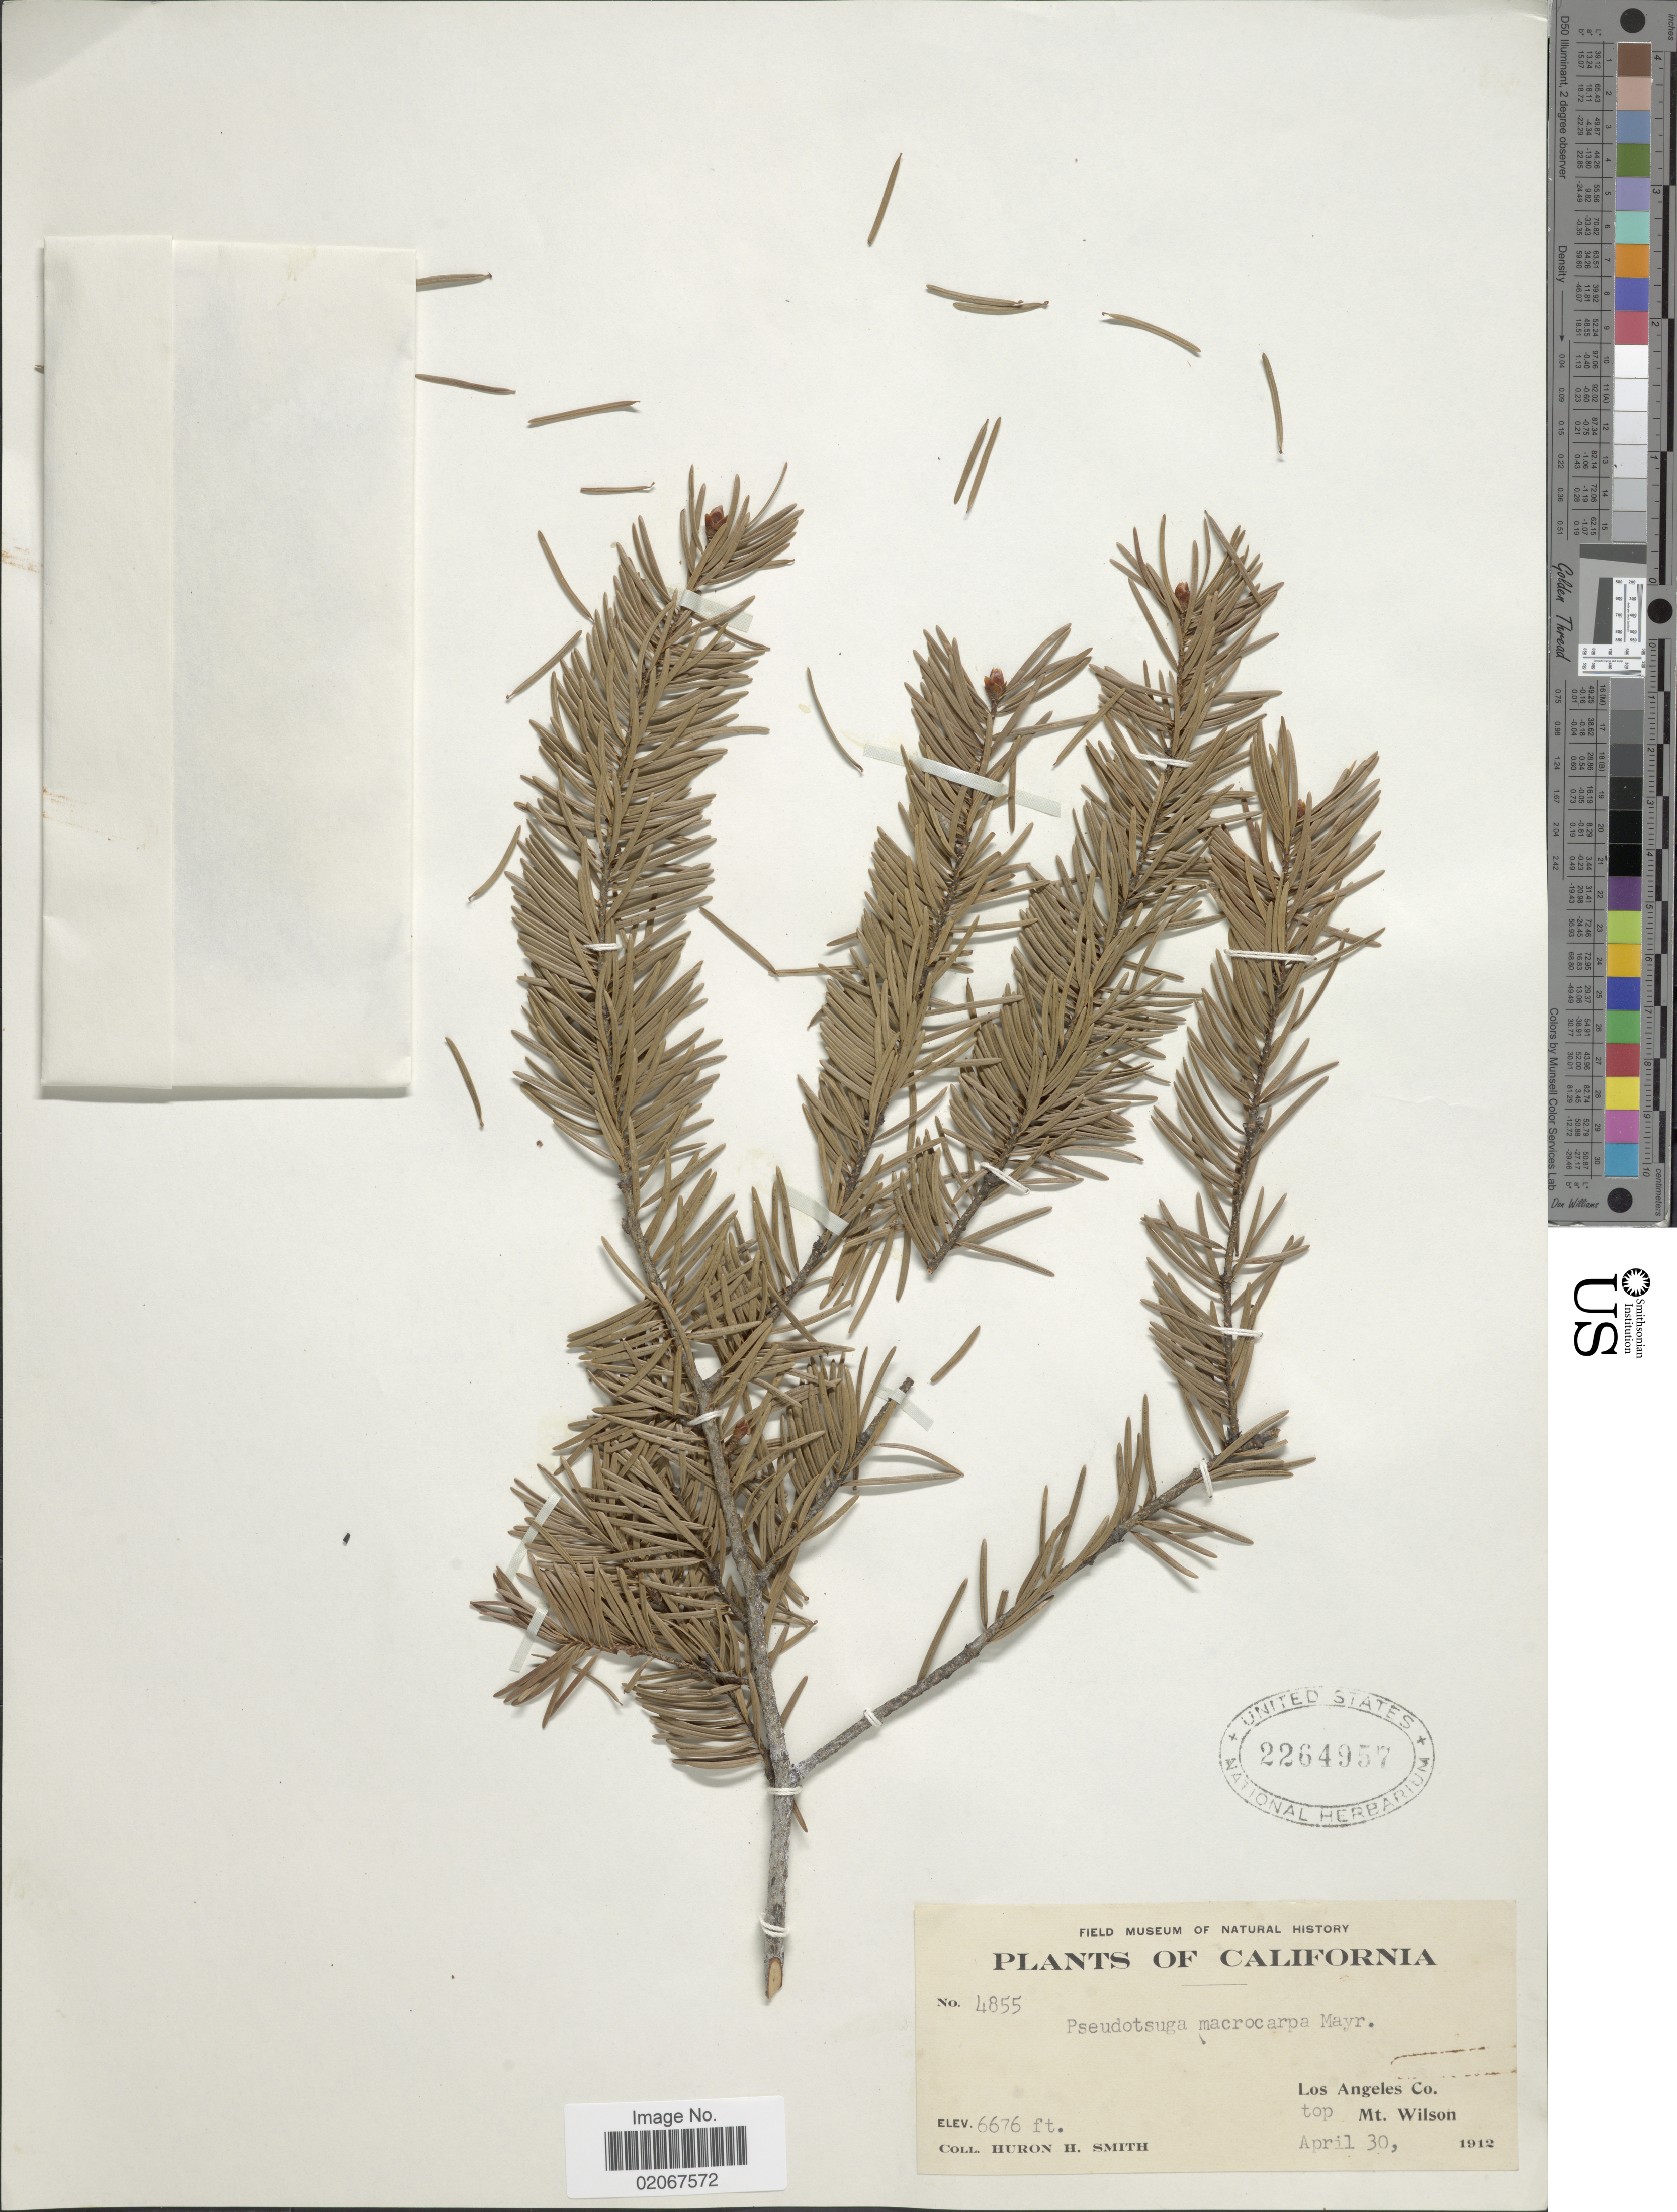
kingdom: Plantae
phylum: Tracheophyta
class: Pinopsida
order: Pinales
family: Pinaceae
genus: Pseudotsuga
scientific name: Pseudotsuga macrocarpa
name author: (Vasey) Mayr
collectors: Huron H. Smith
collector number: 4855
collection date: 1912-04-30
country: United States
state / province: California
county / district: Los Angeles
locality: California. Los Angeles Co, top Mt. Wilson.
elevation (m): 2035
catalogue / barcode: US 2264957